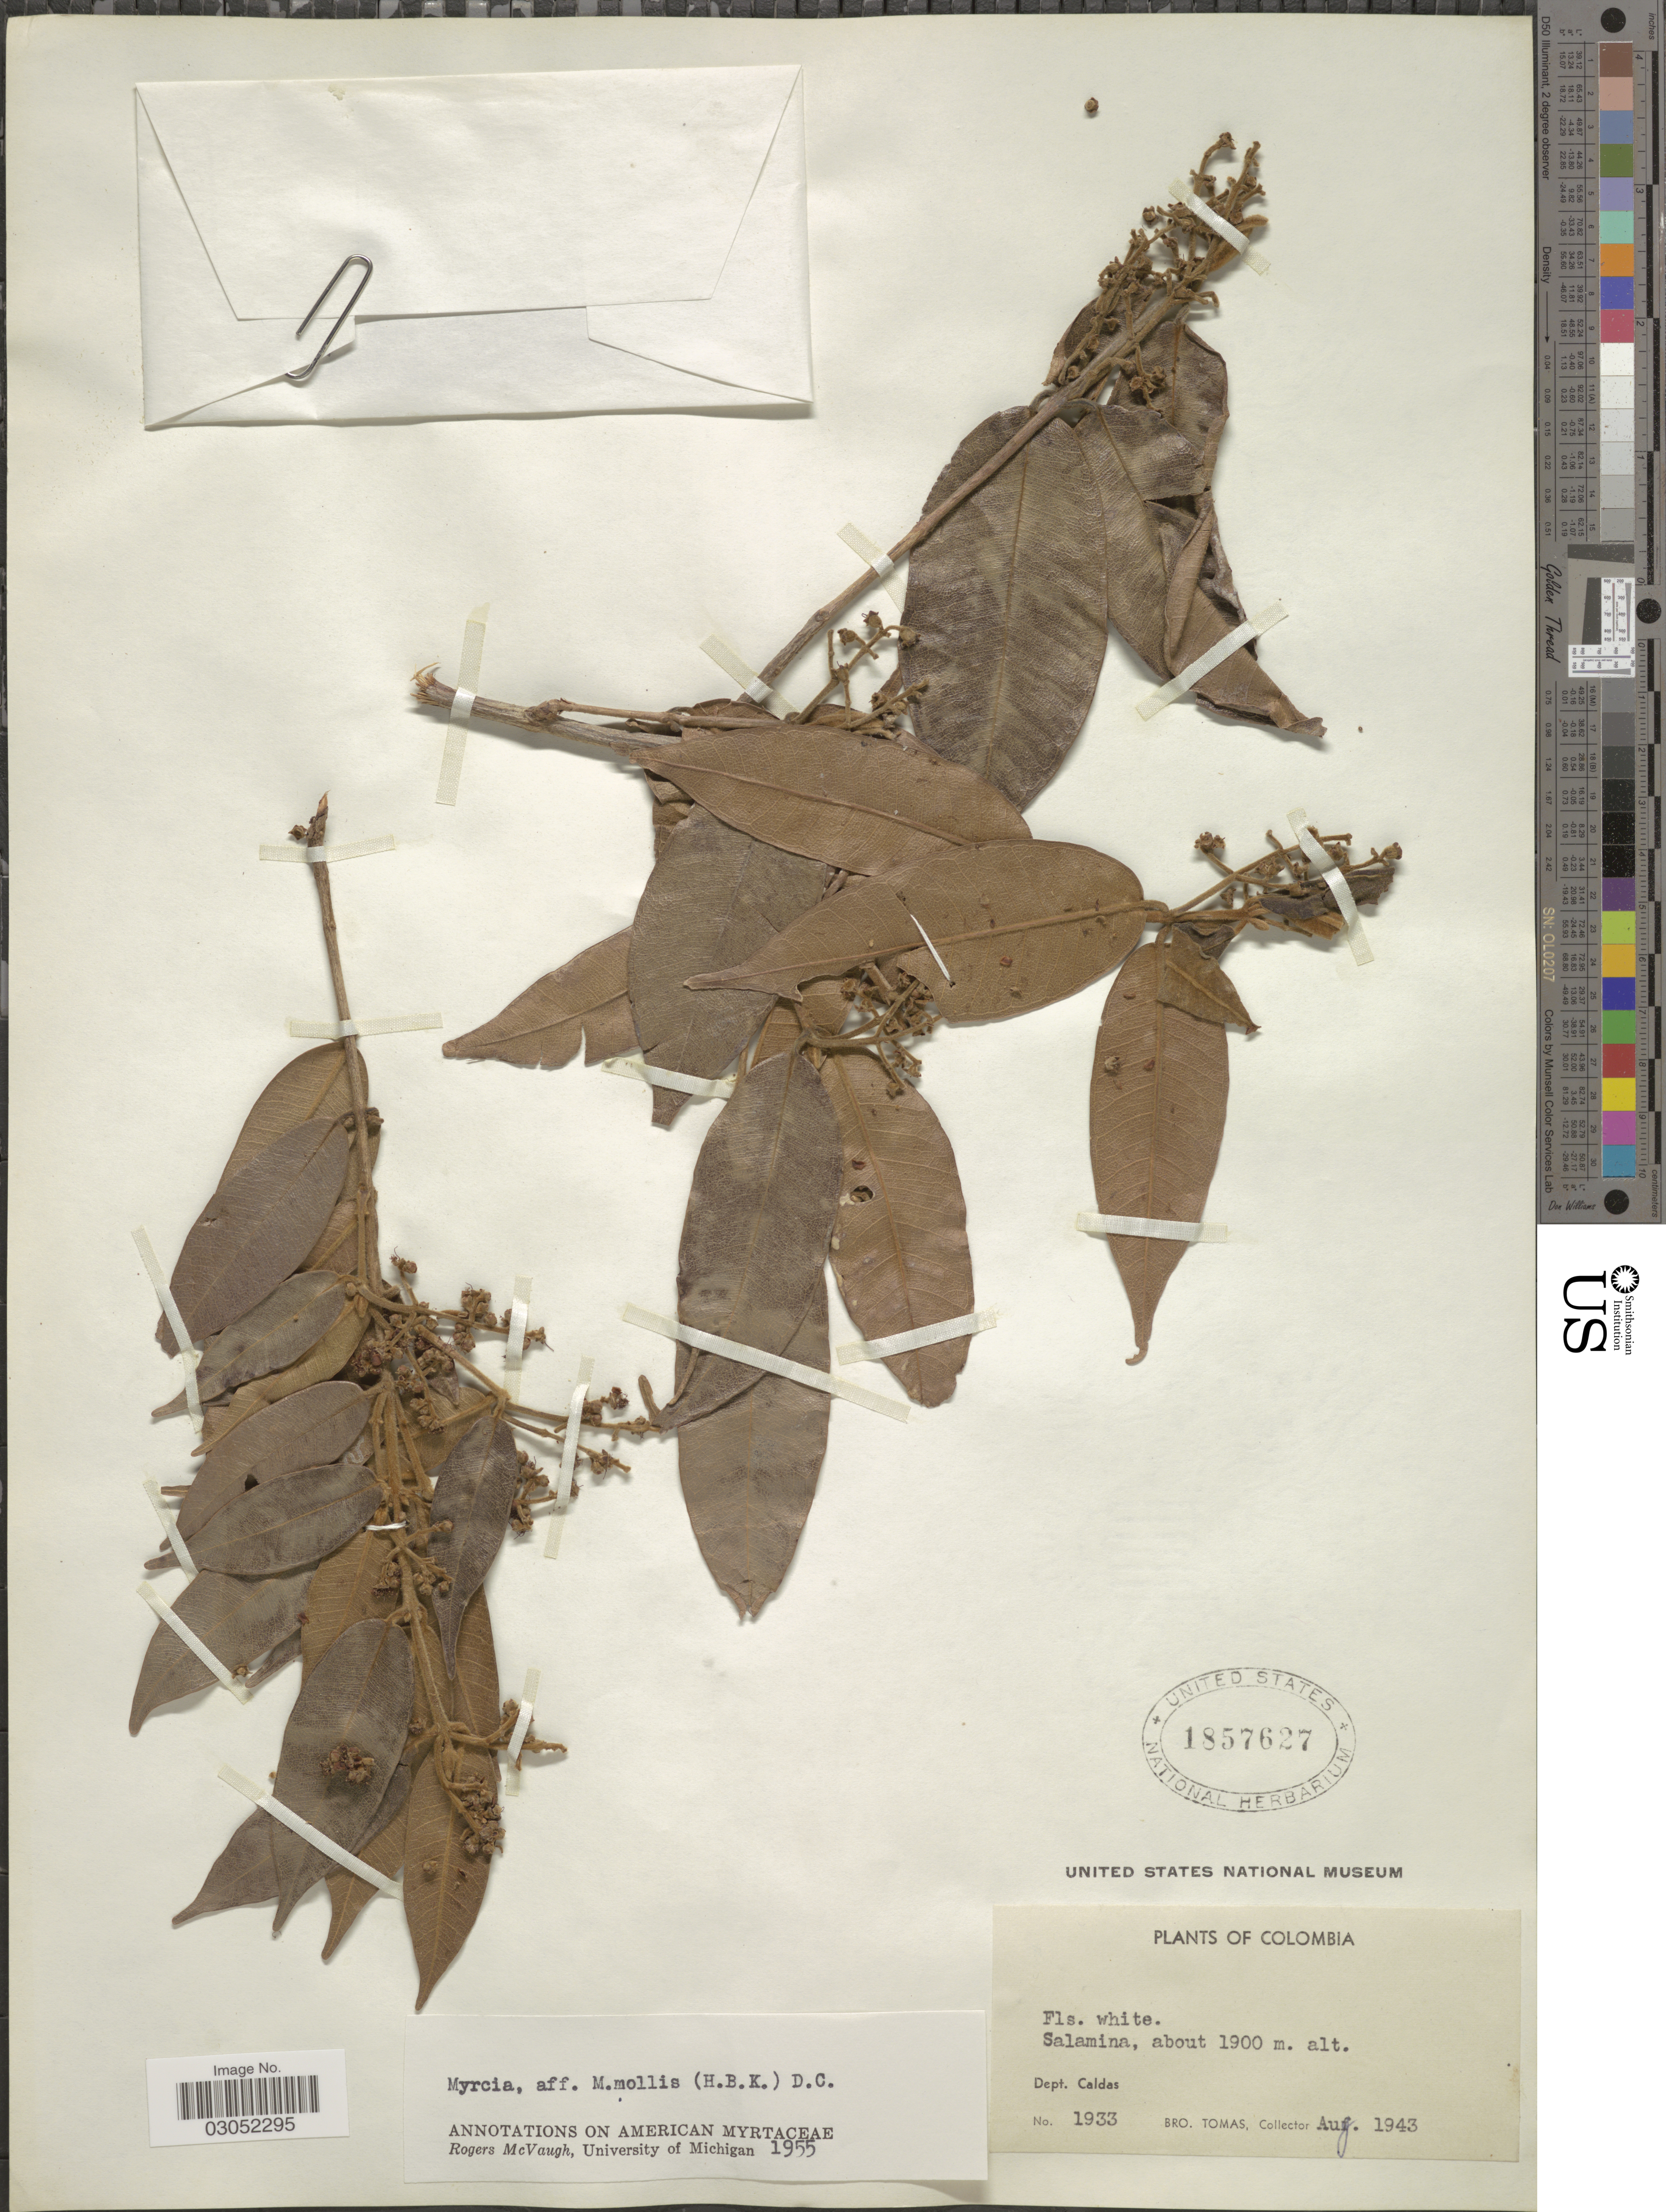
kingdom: Plantae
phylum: Tracheophyta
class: Magnoliopsida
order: Myrtales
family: Myrtaceae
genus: Myrcia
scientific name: Myrcia mollis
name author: (Kunth) DC.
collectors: B. Tomas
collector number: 1933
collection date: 1943-08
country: Colombia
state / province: Caldas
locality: Salamina. Dept. Caldas.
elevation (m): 1900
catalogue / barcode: US 1857627